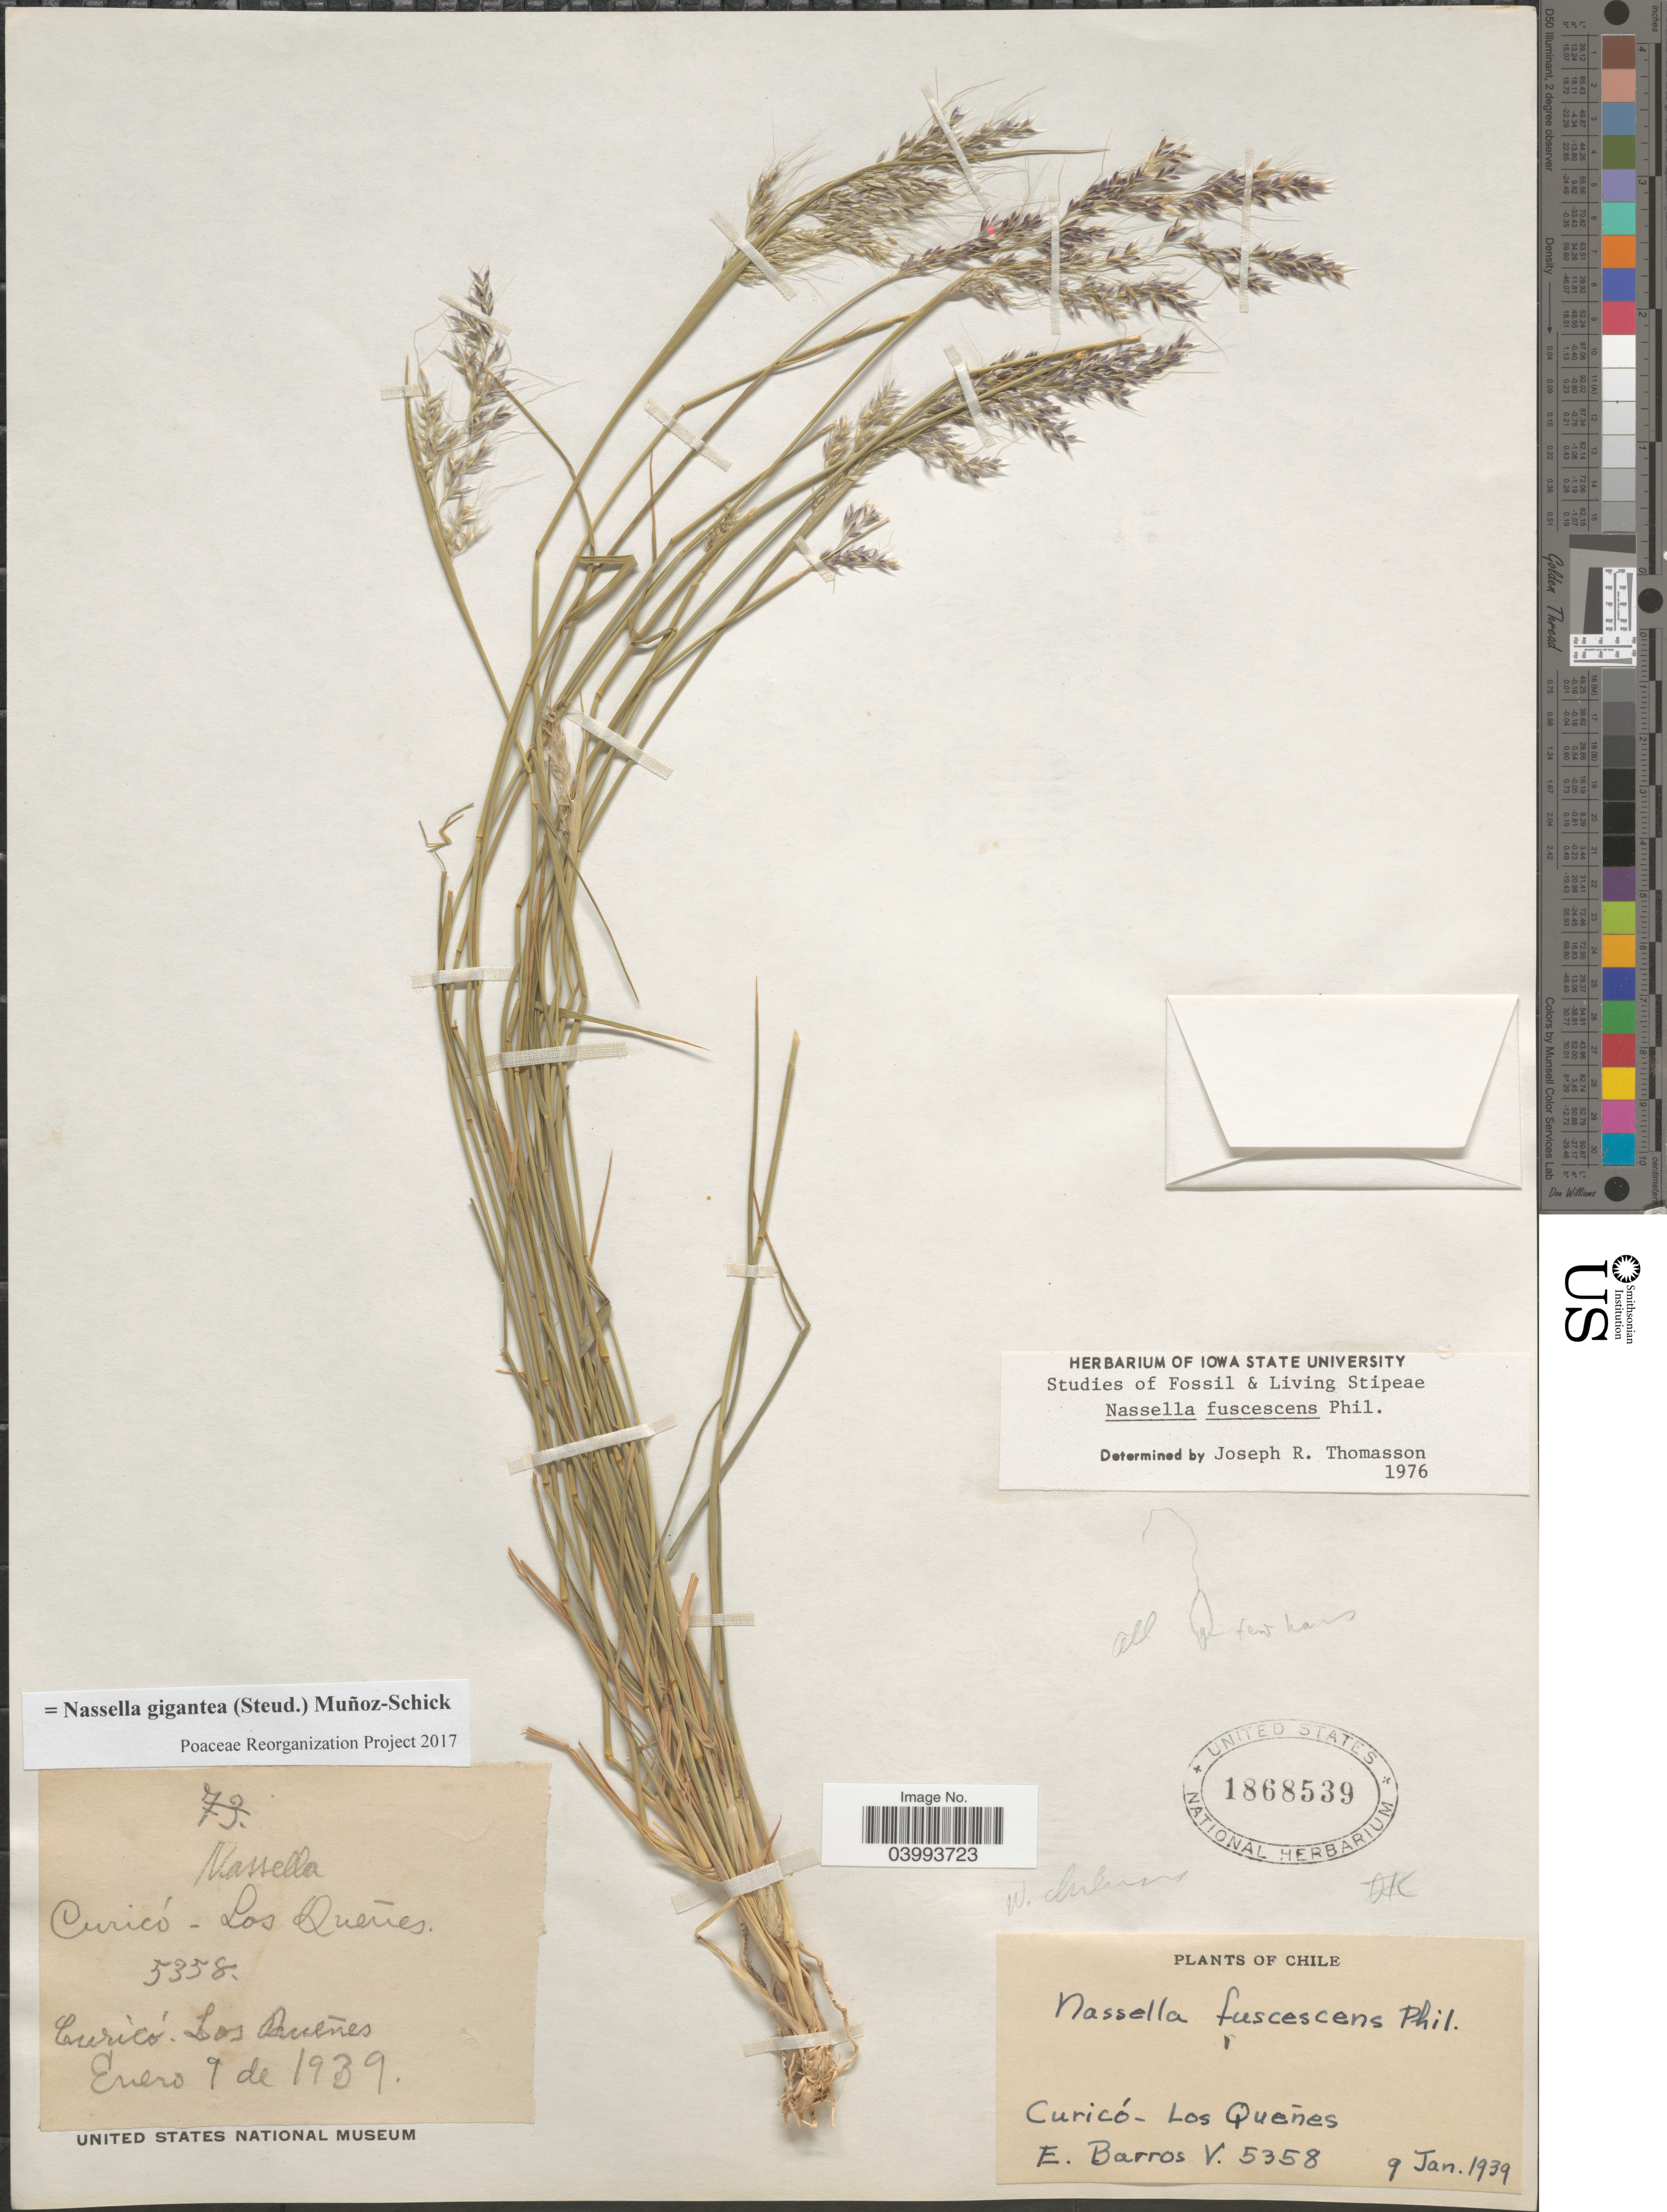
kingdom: Plantae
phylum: Tracheophyta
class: Liliopsida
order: Poales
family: Poaceae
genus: Nassella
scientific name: Nassella gigantea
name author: (Steud.) Muñoz-Schick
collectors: E. Barros V.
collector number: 5358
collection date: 1939-01-09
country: Chile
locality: Curicó- Los Queñes.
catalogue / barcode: US 1868539